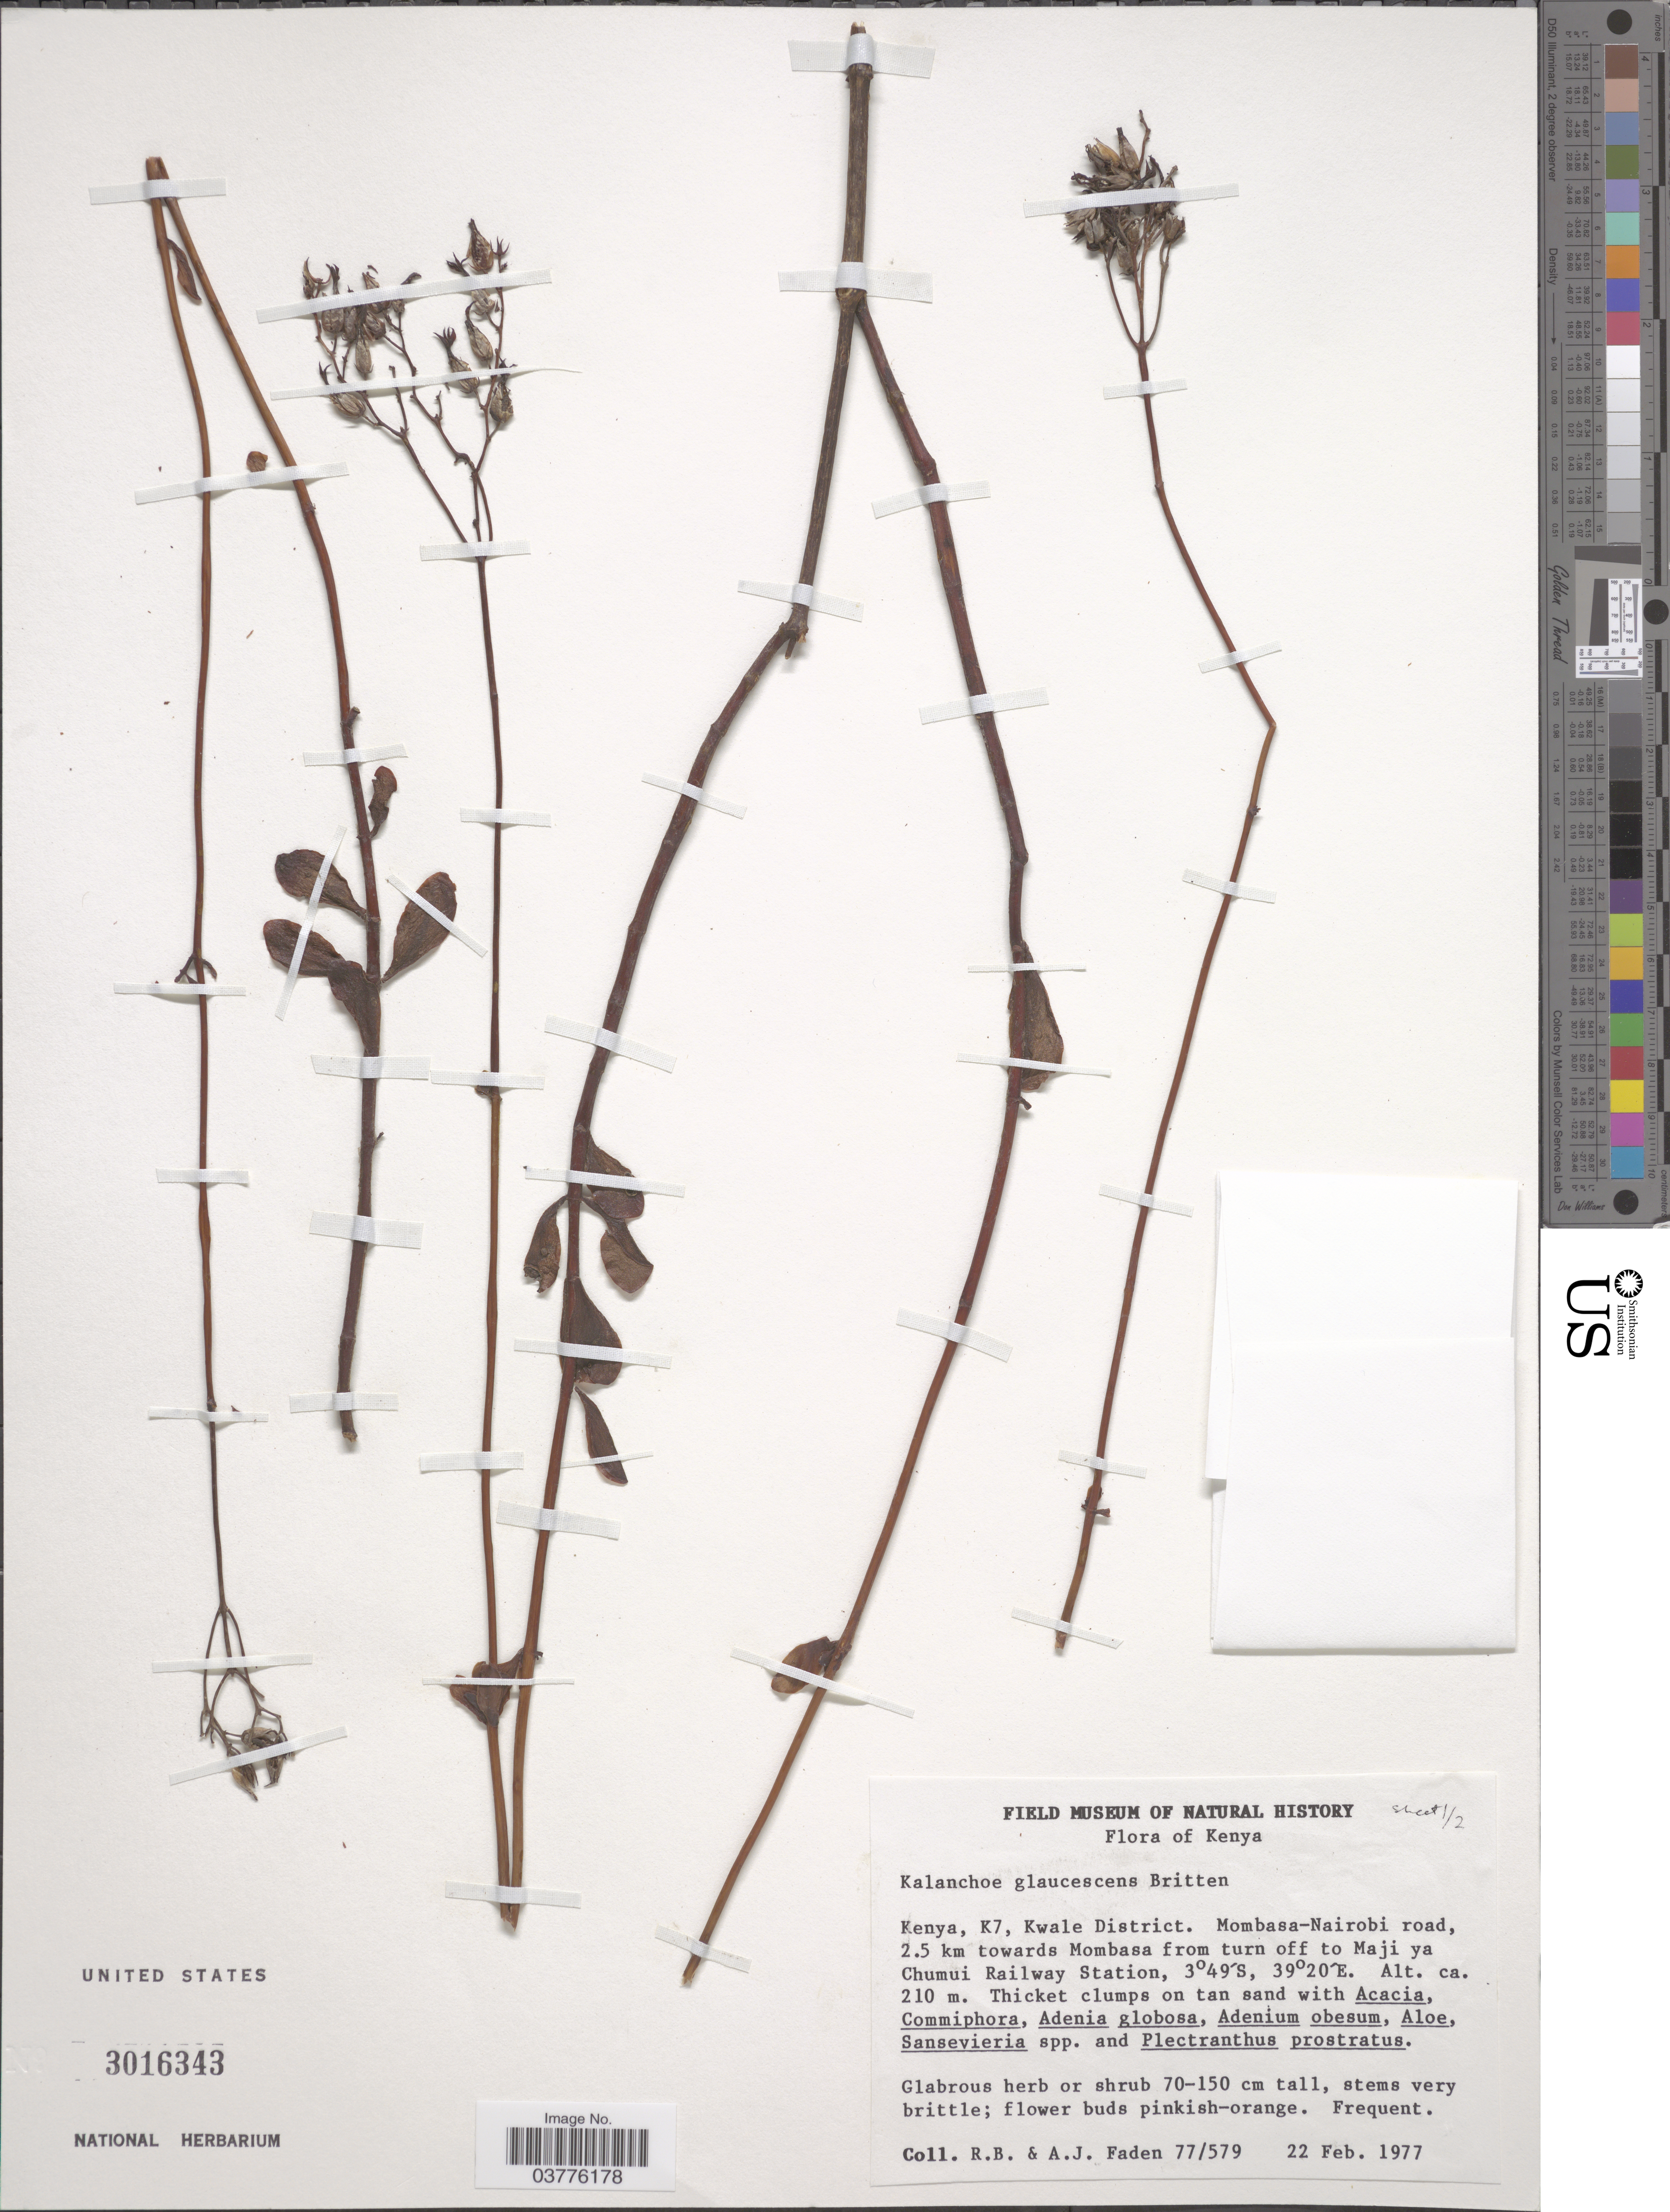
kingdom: Plantae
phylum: Tracheophyta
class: Magnoliopsida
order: Saxifragales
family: Crassulaceae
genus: Kalanchoe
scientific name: Kalanchoe glaucescens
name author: L.L. Britten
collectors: R. B. Faden & A. J. Faden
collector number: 77/579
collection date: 1977-02-22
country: Kenya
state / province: Kwale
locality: K7, Kwale District. Mombasa-Nairobi road, 2.5 km towards Mombasa from turn off to Maji ya Chumui Railway Station.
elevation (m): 210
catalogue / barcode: US 3016343